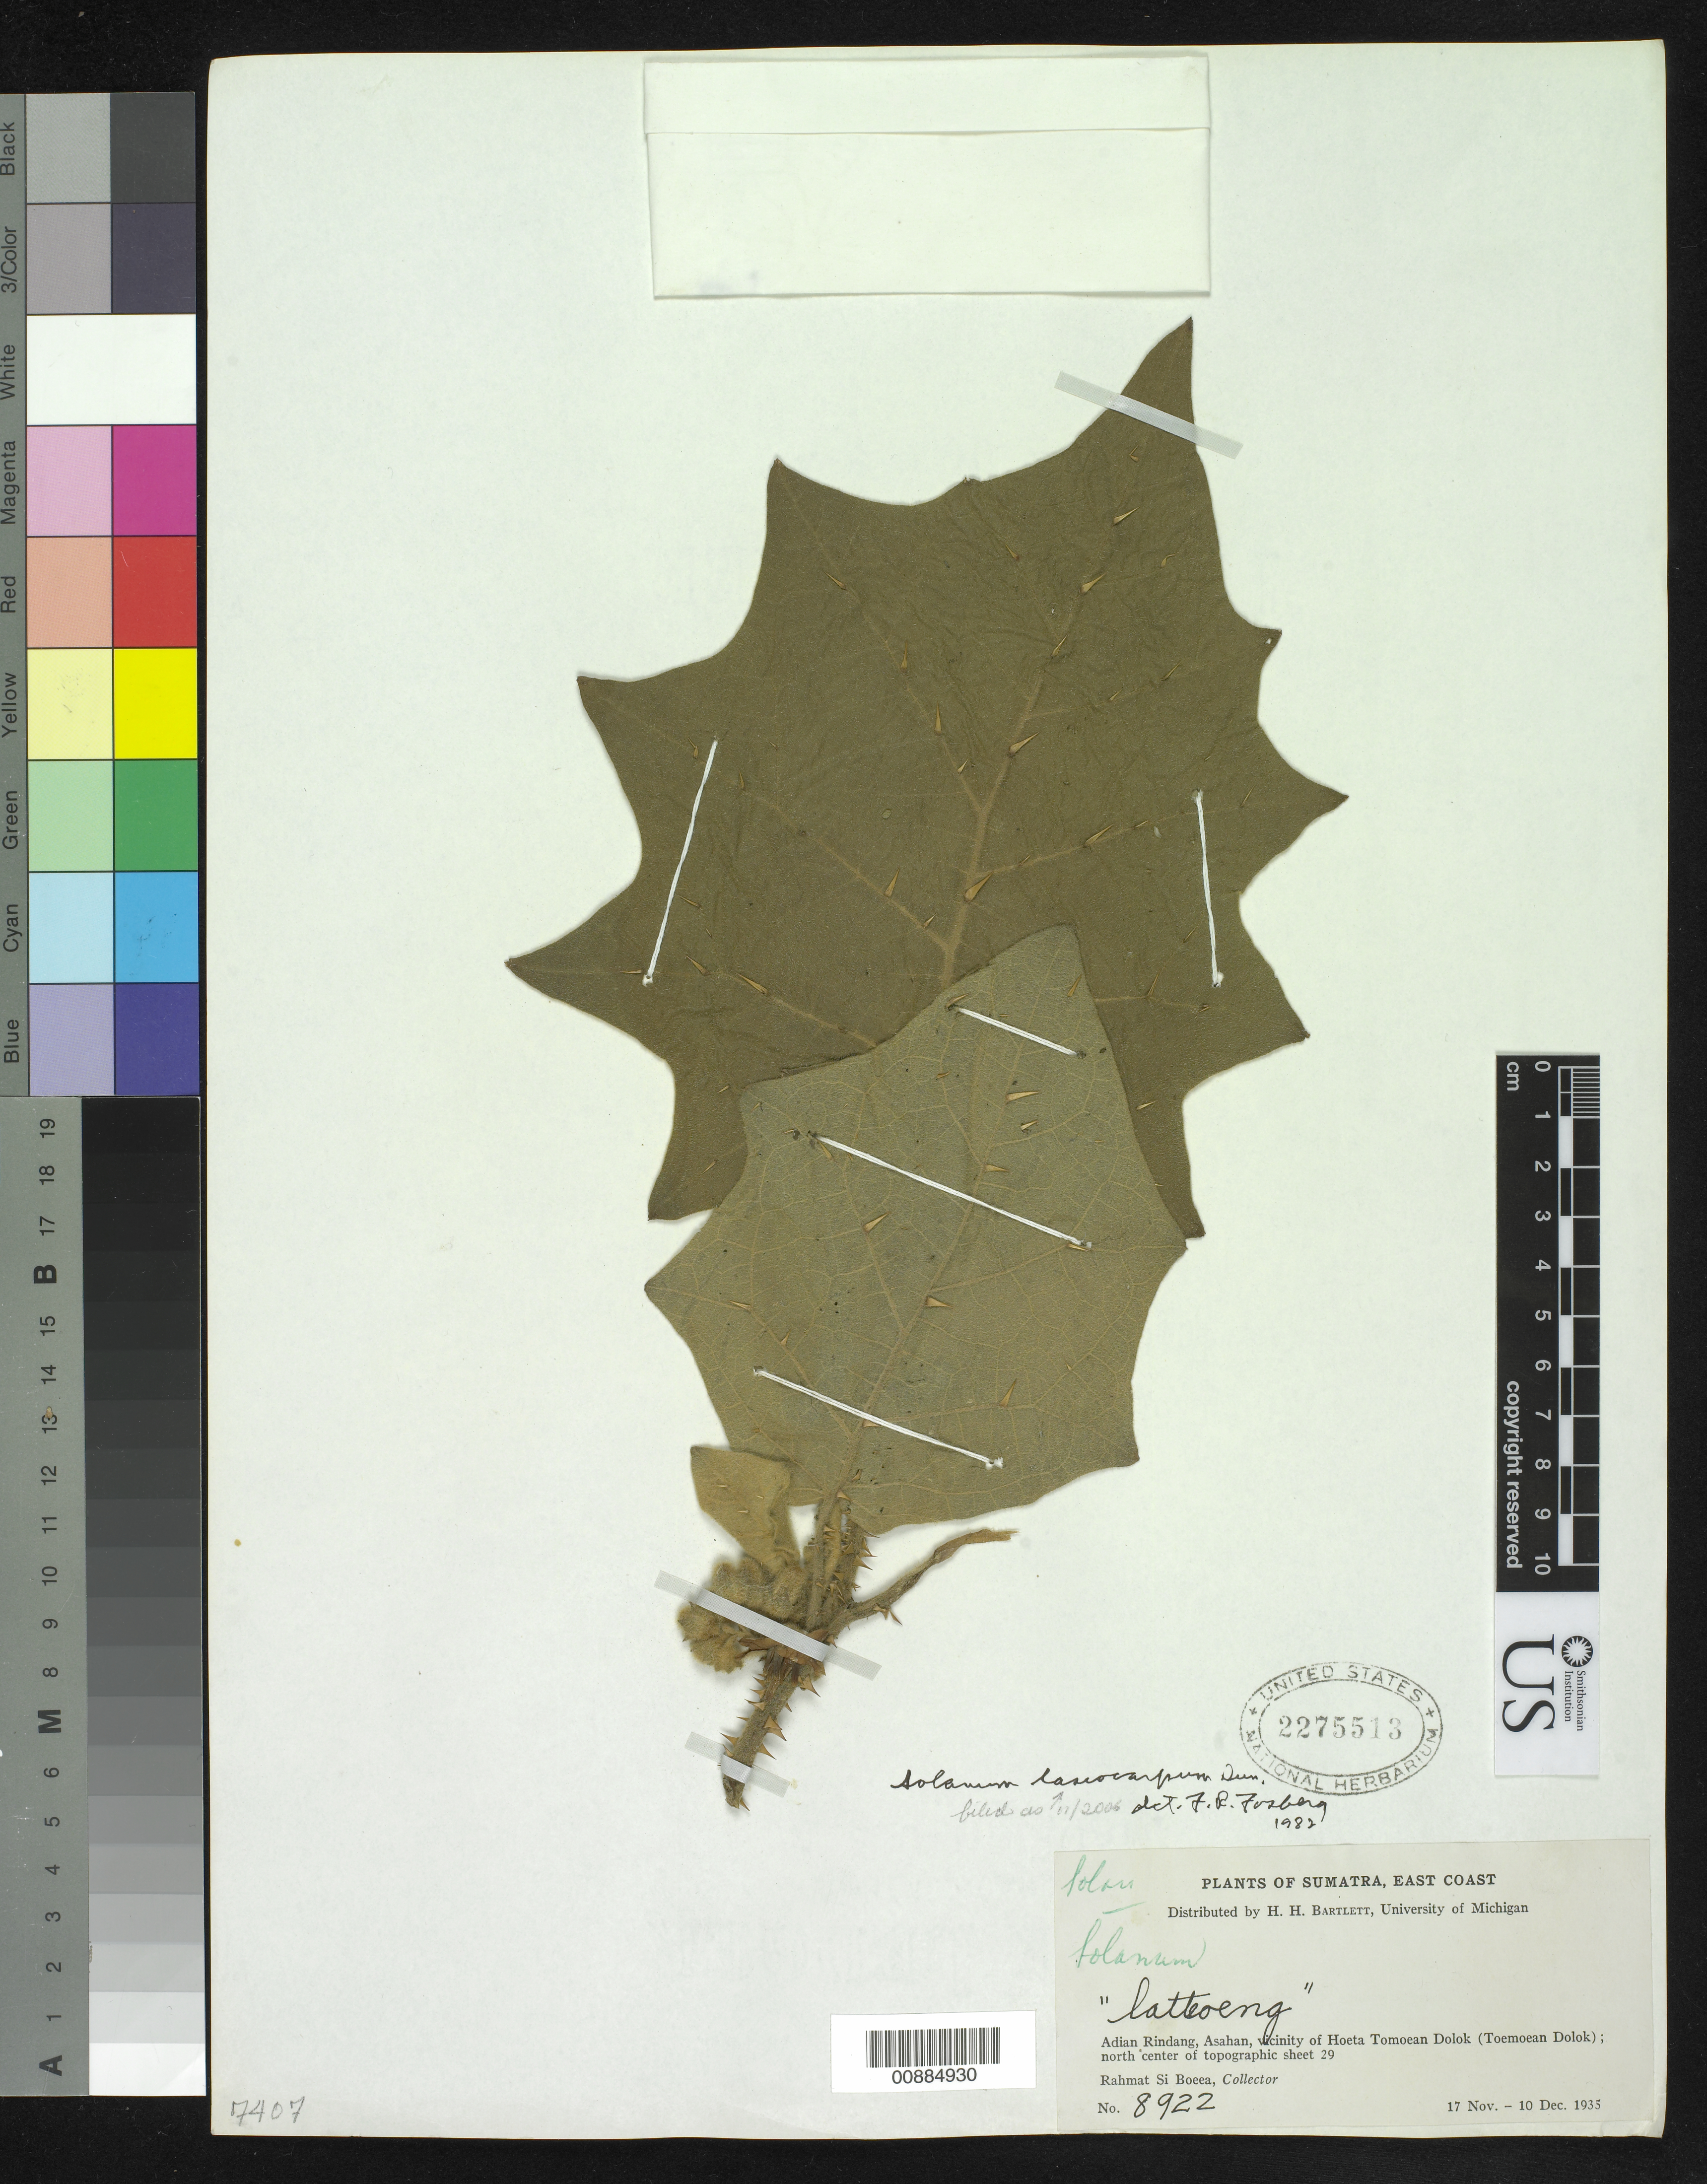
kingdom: Plantae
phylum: Tracheophyta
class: Magnoliopsida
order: Solanales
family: Solanaceae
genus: Solanum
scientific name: Solanum lasiocarpum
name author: Dunal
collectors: Rahmat Si Boeea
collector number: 8922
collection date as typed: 17 Nov 1935 to 10 Dec 1935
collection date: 1935-11-17/1935-12-10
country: Indonesia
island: Sumatra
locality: East coast. Vicinity of Hoeta Tomean Dolok, Asahan, Adian Rindang.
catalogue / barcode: US 2275513